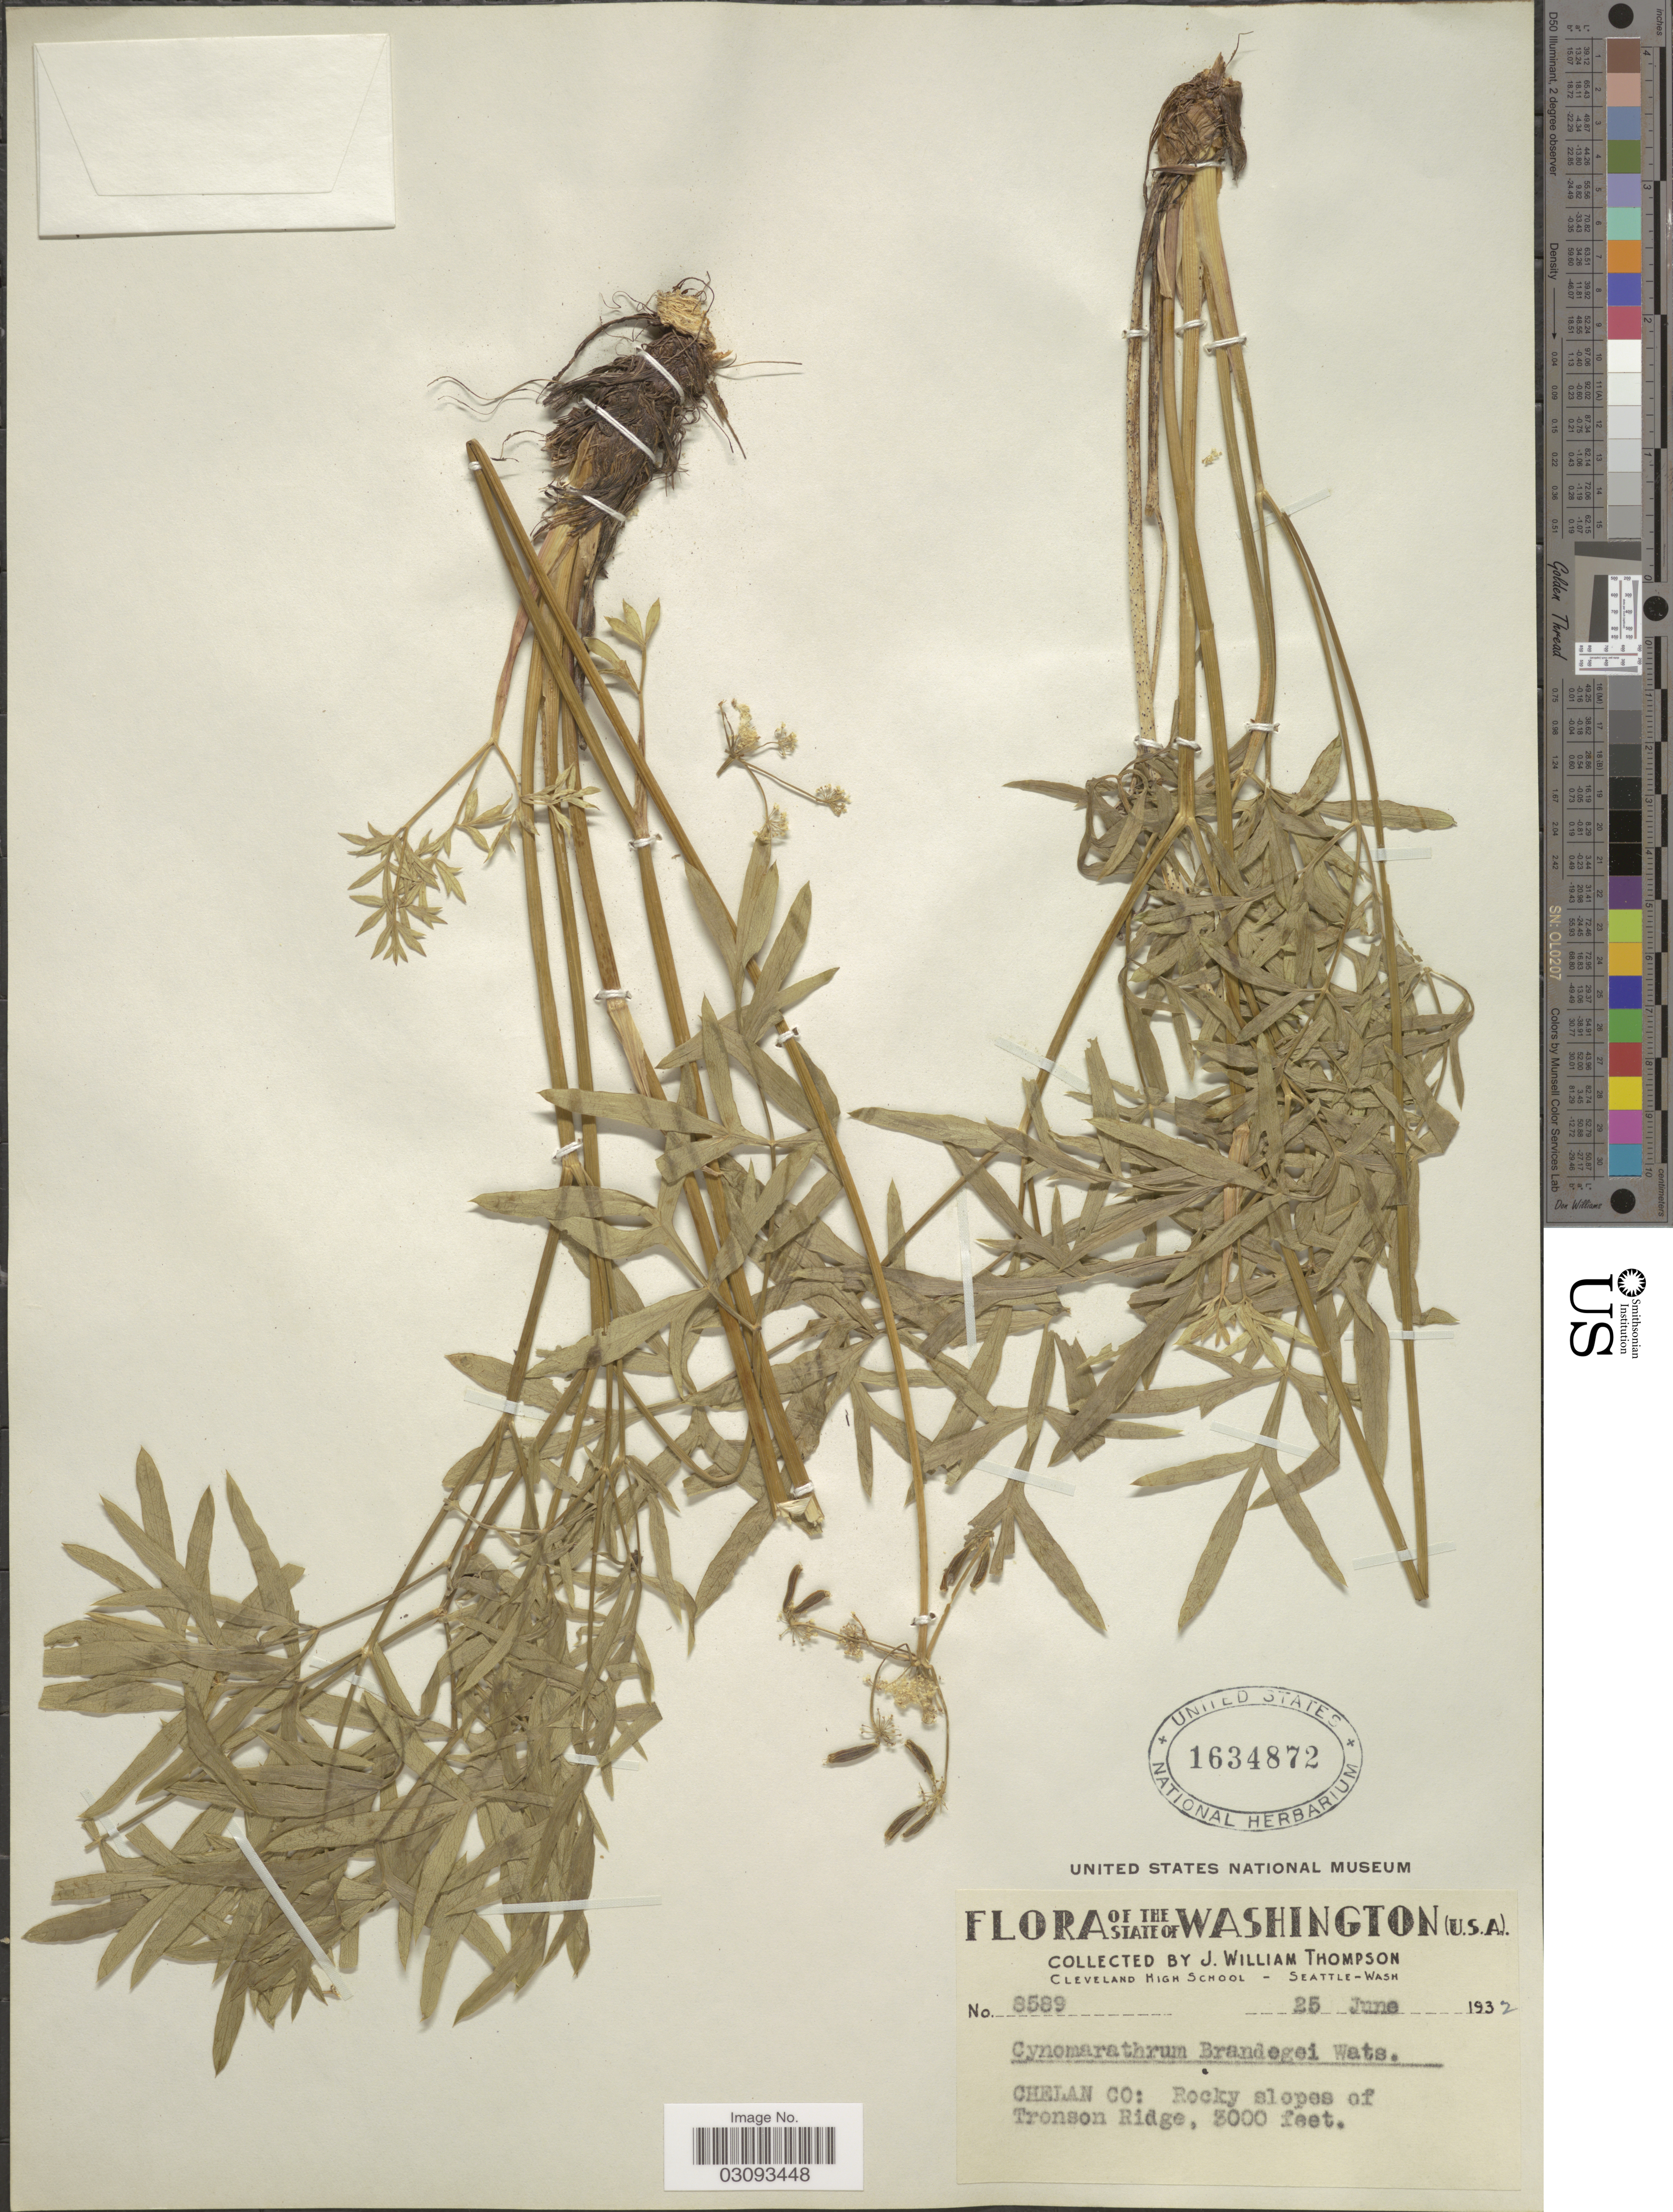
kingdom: Plantae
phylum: Tracheophyta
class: Magnoliopsida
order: Apiales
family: Apiaceae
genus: Lomatium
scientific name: Lomatium brandegeei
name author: (J.M. Coult. & Rose) J.F. Macbr.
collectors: J. W. Thompson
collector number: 8589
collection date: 1932-06-25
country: United States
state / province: Washington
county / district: Chelan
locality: Chelan Co: Rocky slopes of Tronson Ridge.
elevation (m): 914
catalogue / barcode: US 1634872